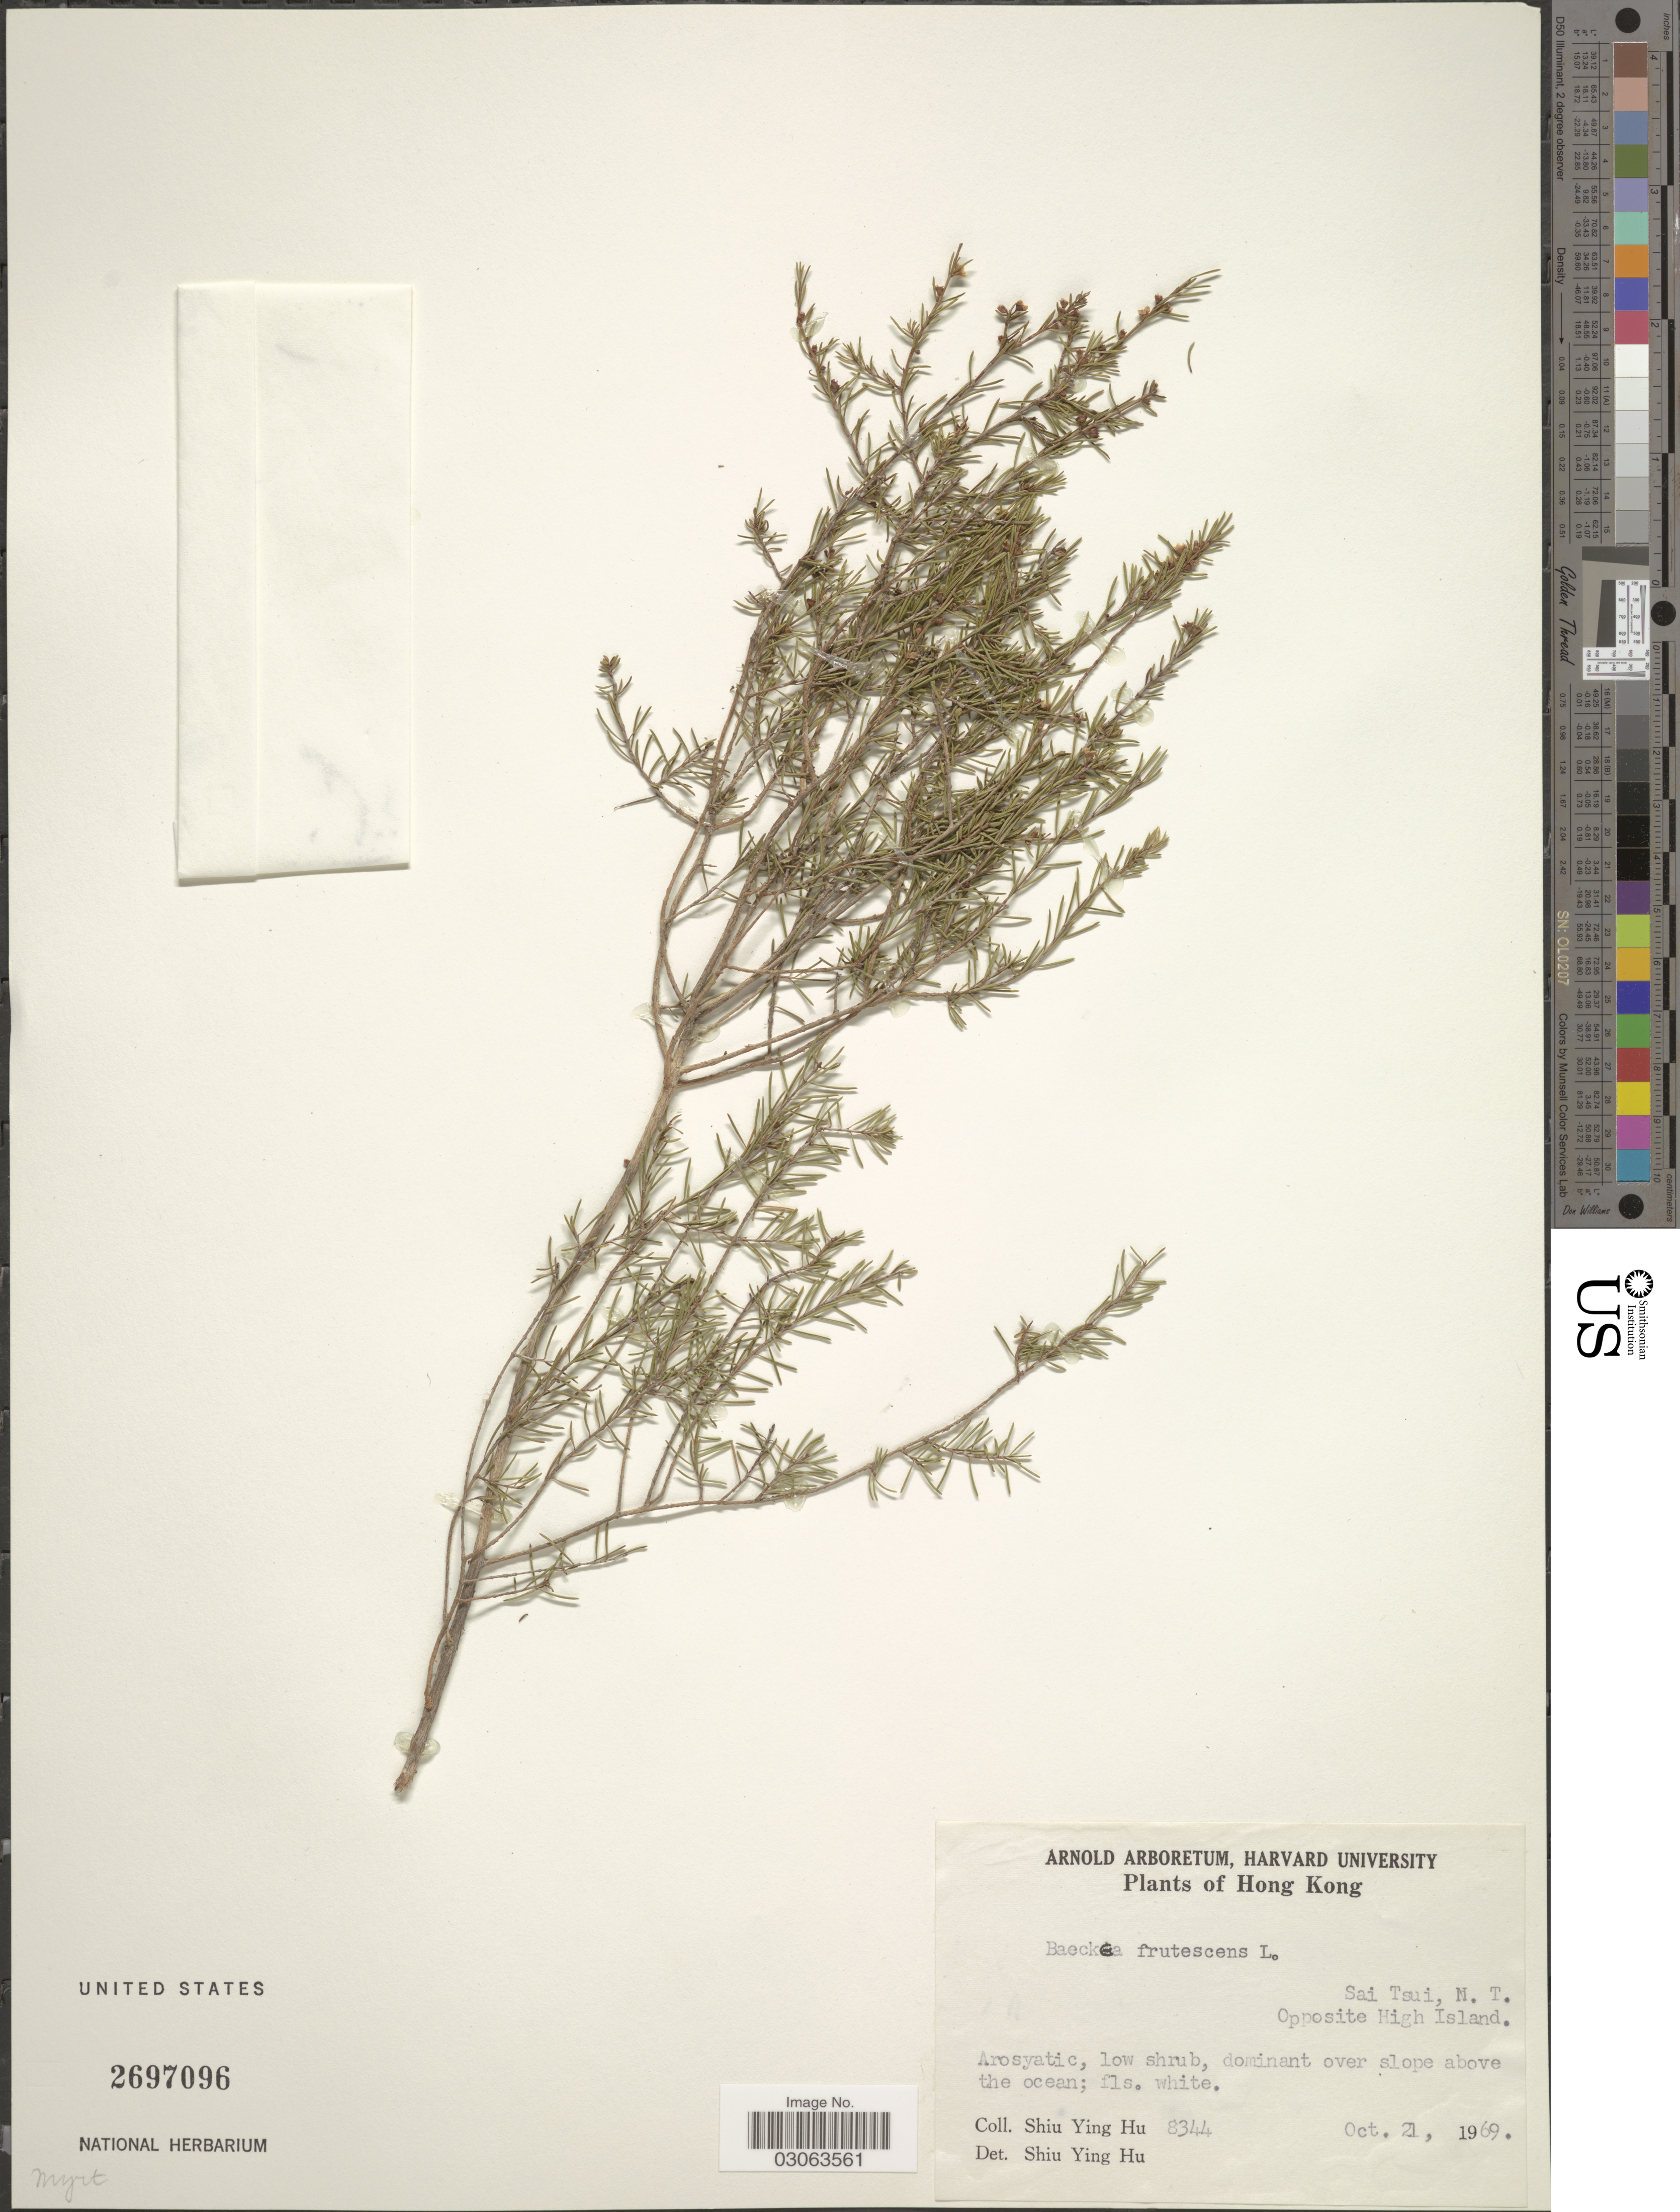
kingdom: Plantae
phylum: Tracheophyta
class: Magnoliopsida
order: Myrtales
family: Myrtaceae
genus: Baeckea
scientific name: Baeckea frutescens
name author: L.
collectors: S. Y. Hu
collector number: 8344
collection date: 1969-10-21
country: China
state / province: Hong Kong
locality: Sai Tsui, N. T. Opposite High Island.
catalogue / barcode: US 2697096